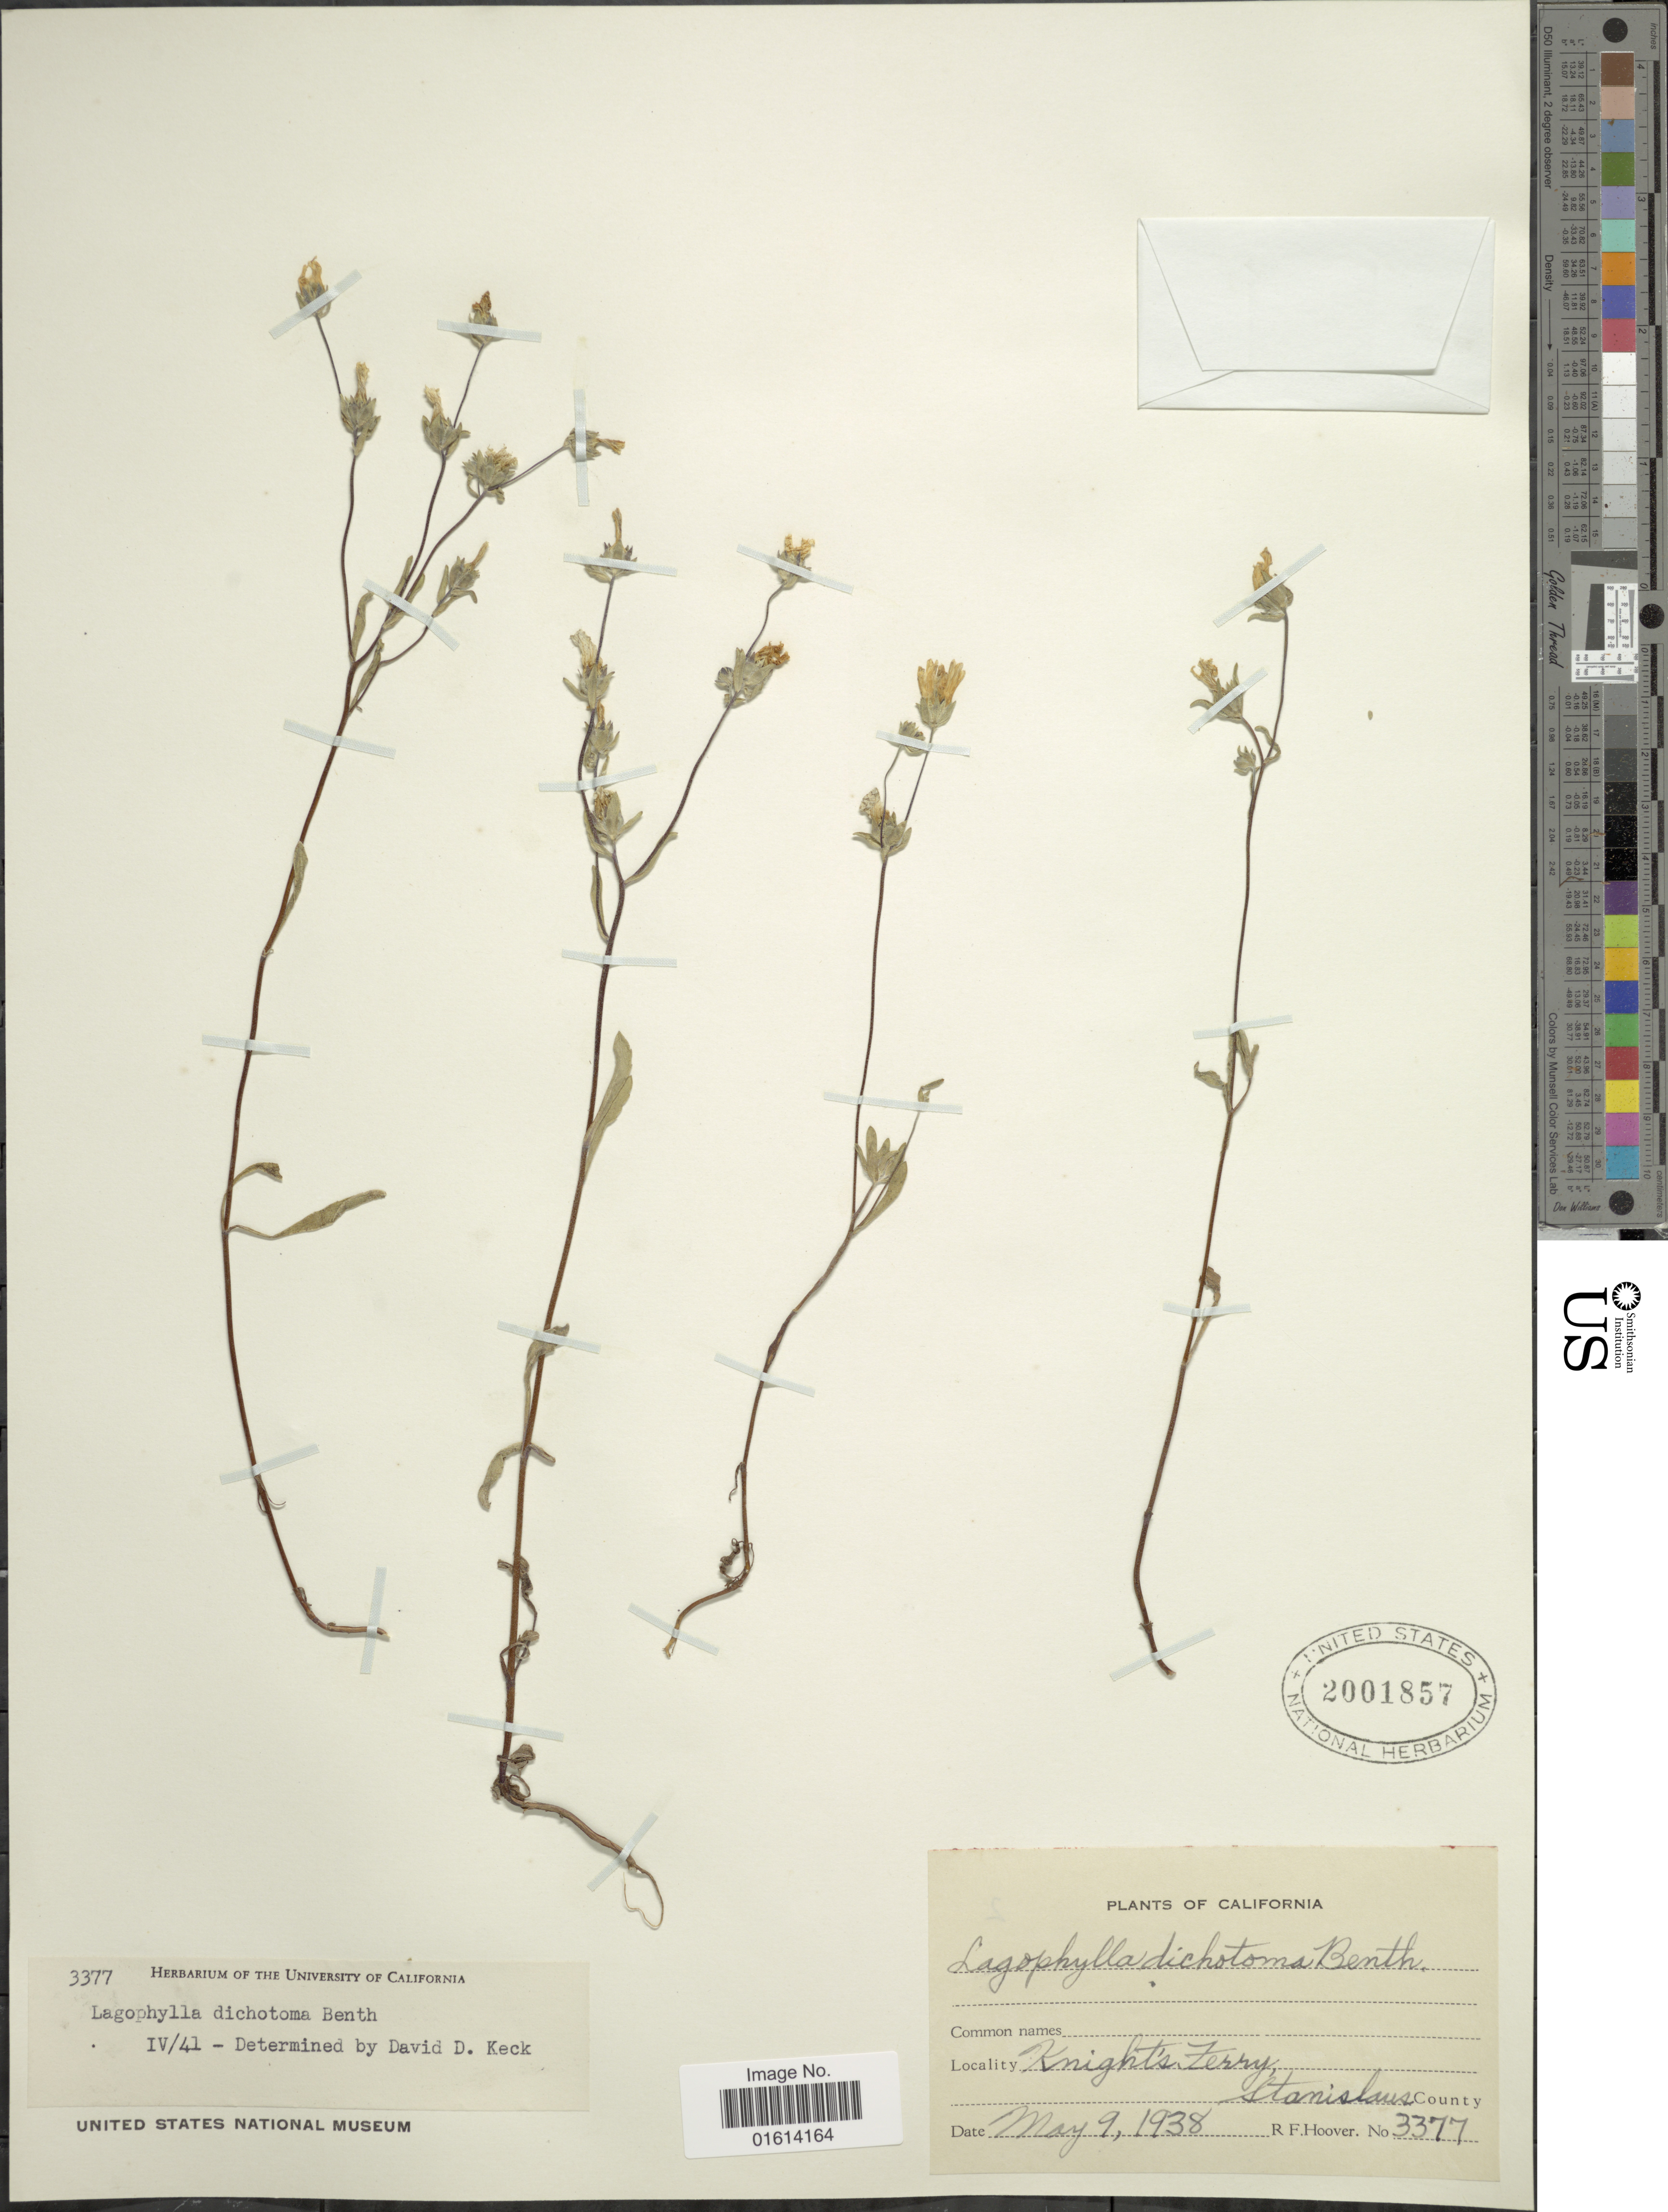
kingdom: Plantae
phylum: Tracheophyta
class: Magnoliopsida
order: Asterales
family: Asteraceae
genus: Lagophylla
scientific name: Lagophylla dichotoma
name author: Benth.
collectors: R. F. Hoover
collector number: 3377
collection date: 1938-05-09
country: United States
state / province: California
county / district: Stanislaus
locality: Knight's Ferry, Stanislaus County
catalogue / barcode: US 2001857